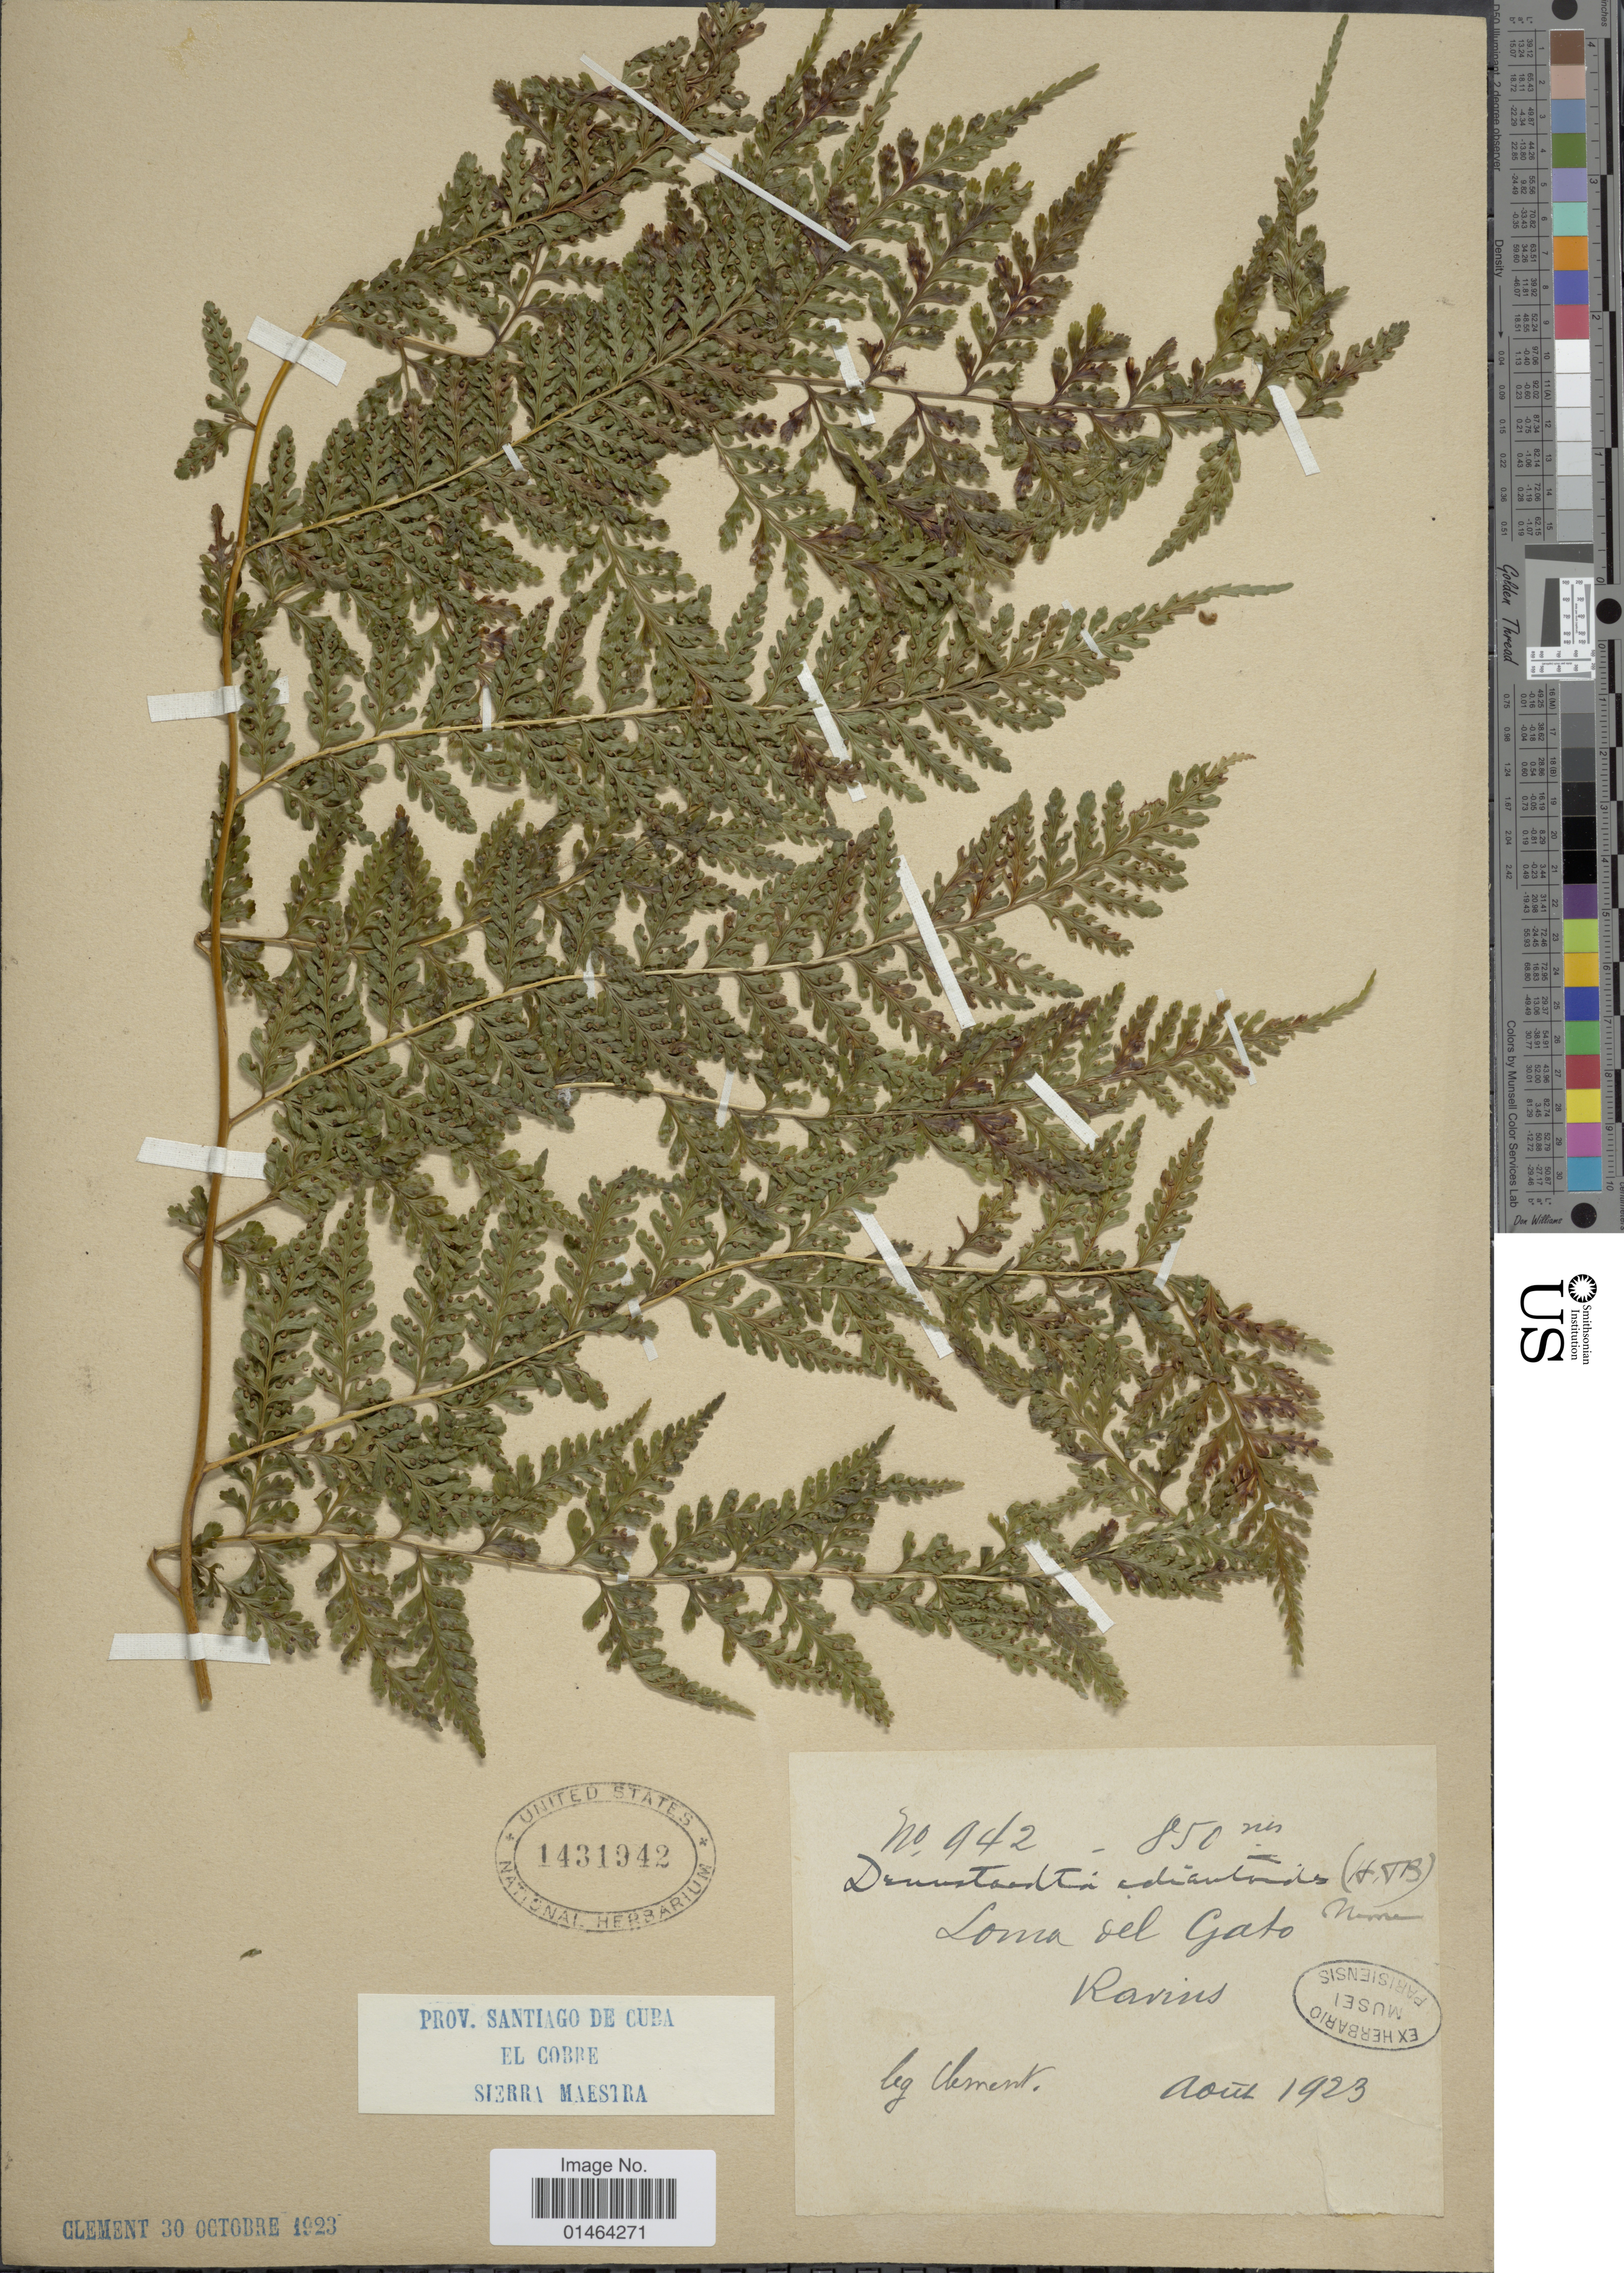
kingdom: Plantae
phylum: Tracheophyta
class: Polypodiopsida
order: Polypodiales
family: Dennstaedtiaceae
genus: Dennstaedtia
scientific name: Dennstaedtia bipinnata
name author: (Cav.) Maxon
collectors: -. Clement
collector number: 942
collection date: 1923-08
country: Cuba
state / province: Santiago de Cuba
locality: El Cobre, Sierra Maestra. Loma del Gato, Ravins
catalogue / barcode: US 1431942